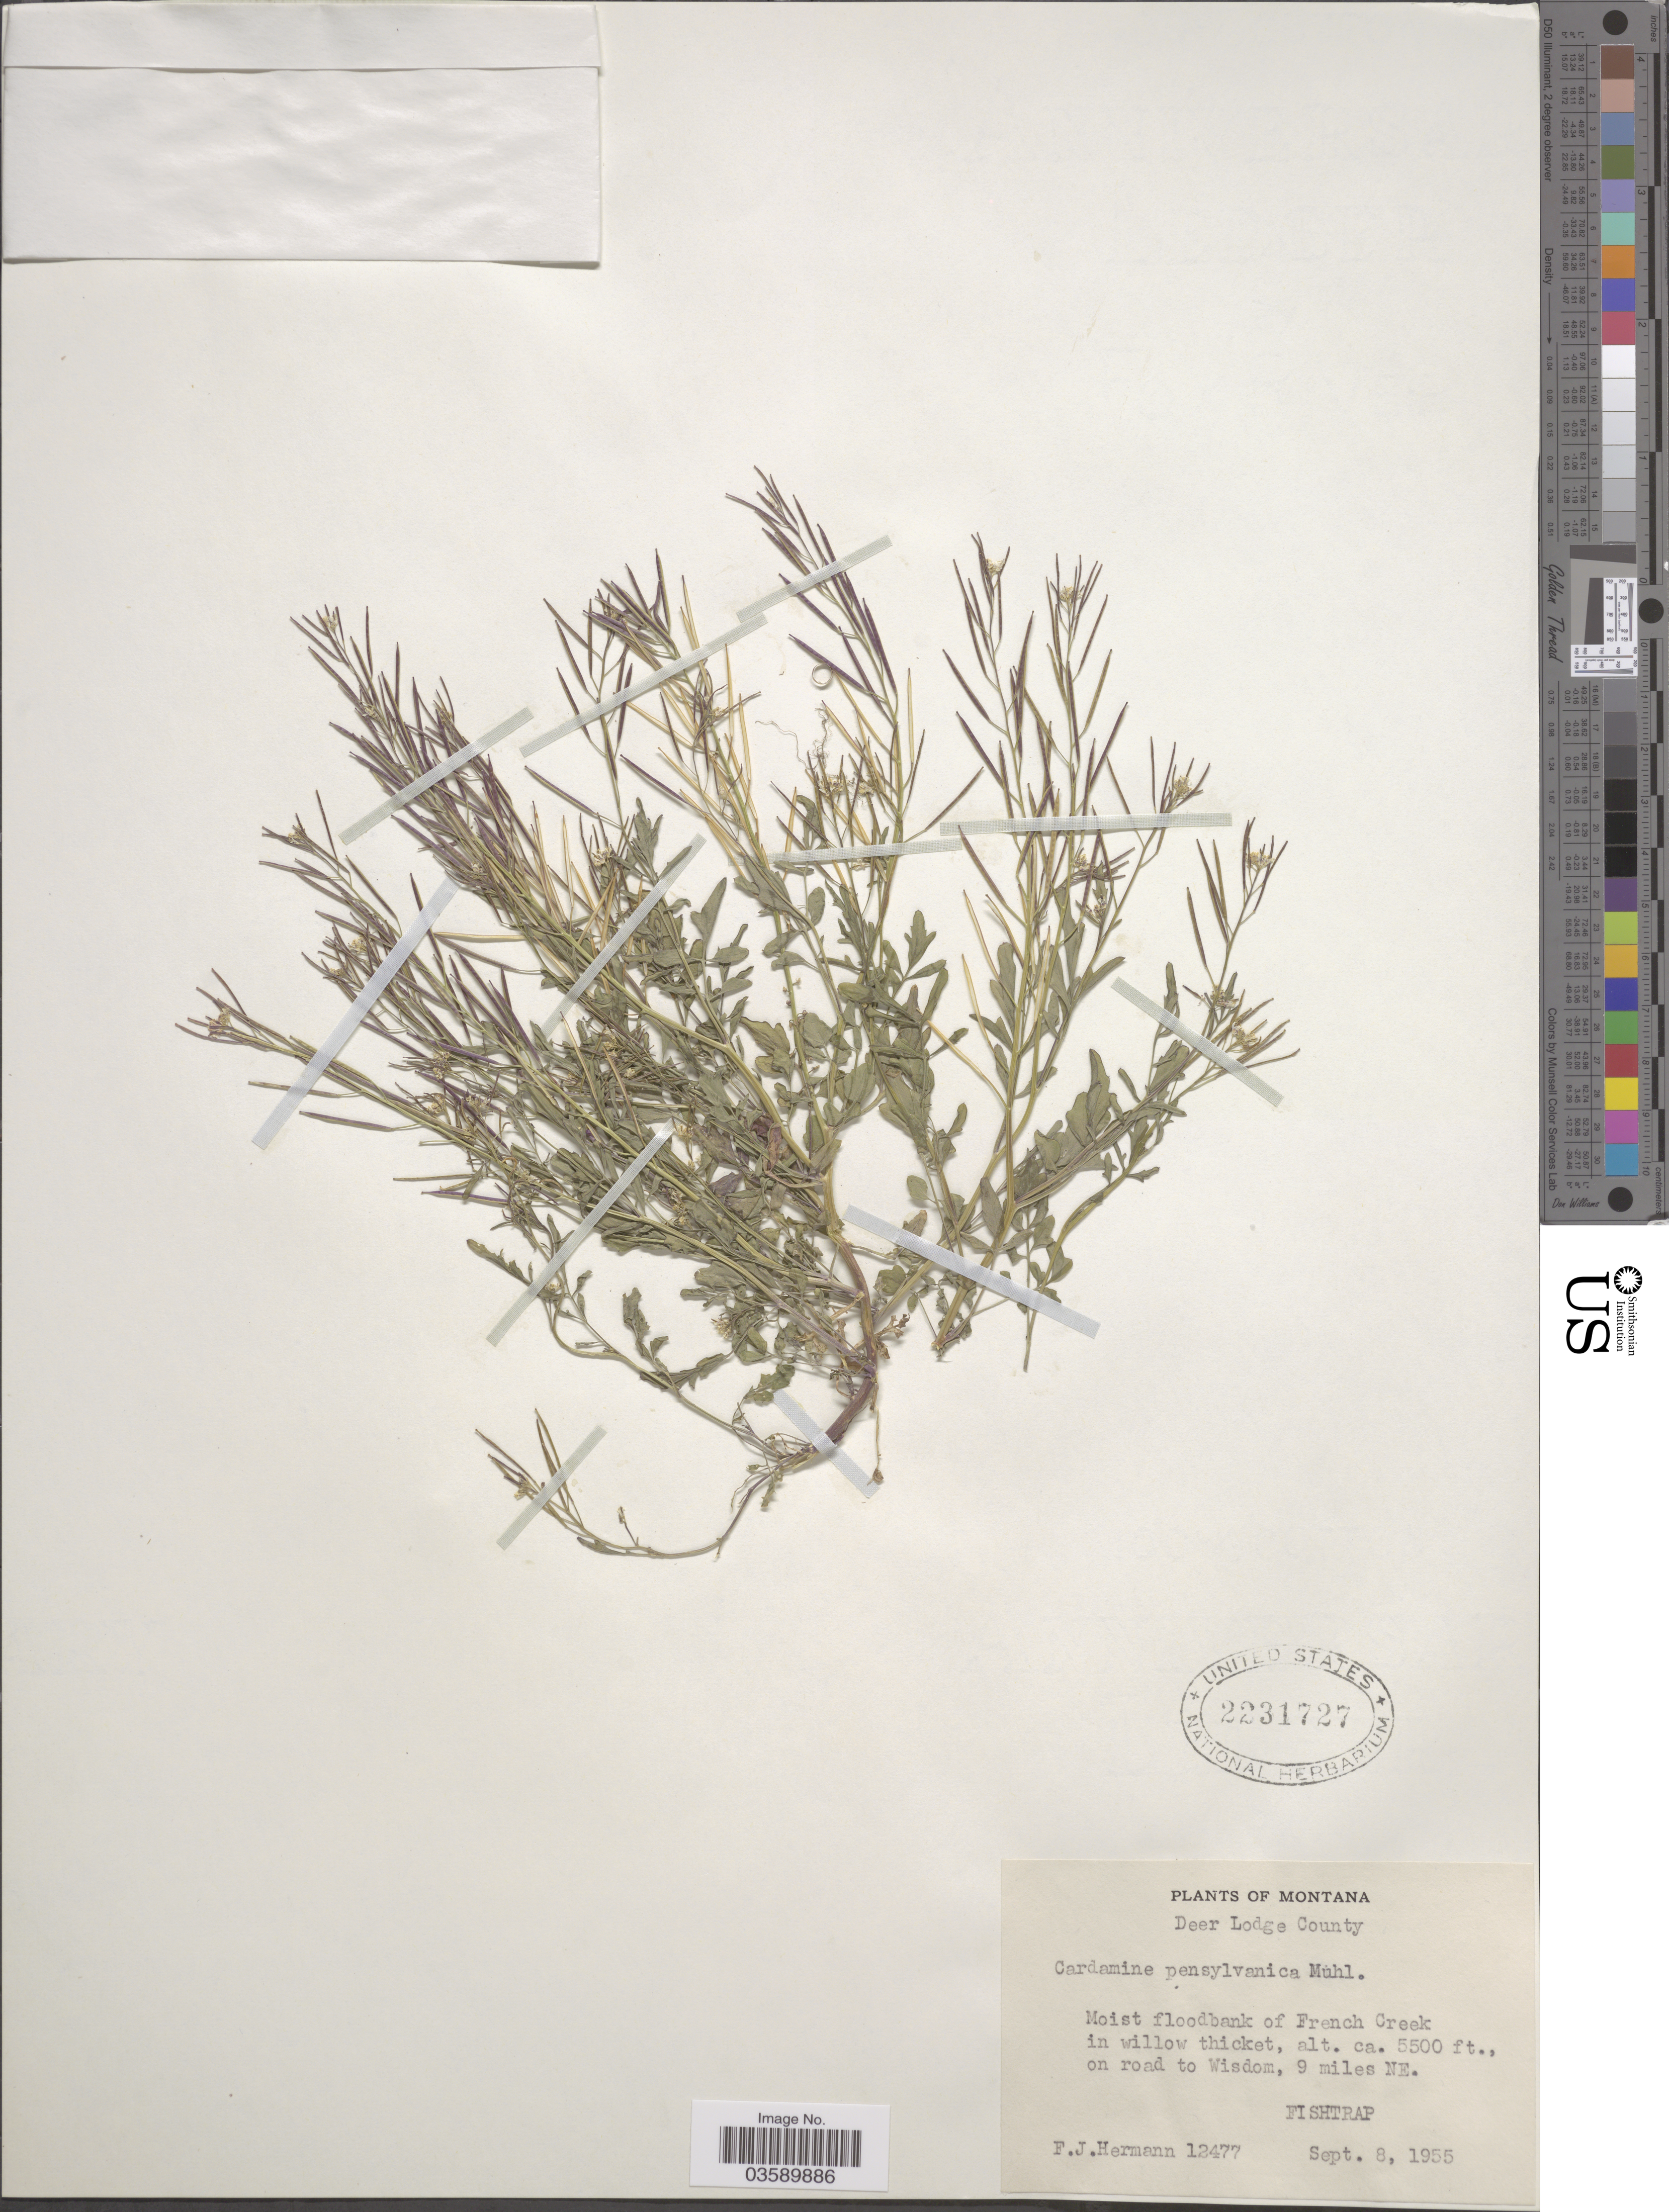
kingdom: Plantae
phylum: Tracheophyta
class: Magnoliopsida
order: Brassicales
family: Brassicaceae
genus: Cardamine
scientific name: Cardamine pensylvanica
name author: Muhl. ex Willd.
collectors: F. J. Hermann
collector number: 12477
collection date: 1955-09-08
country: United States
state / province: Montana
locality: Deer Lodge County. Moist floodbank of French Creek in willow thicket. On road to Wisdom, 9 miles NE. Fishtrap.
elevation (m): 1676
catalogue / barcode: US 2231727